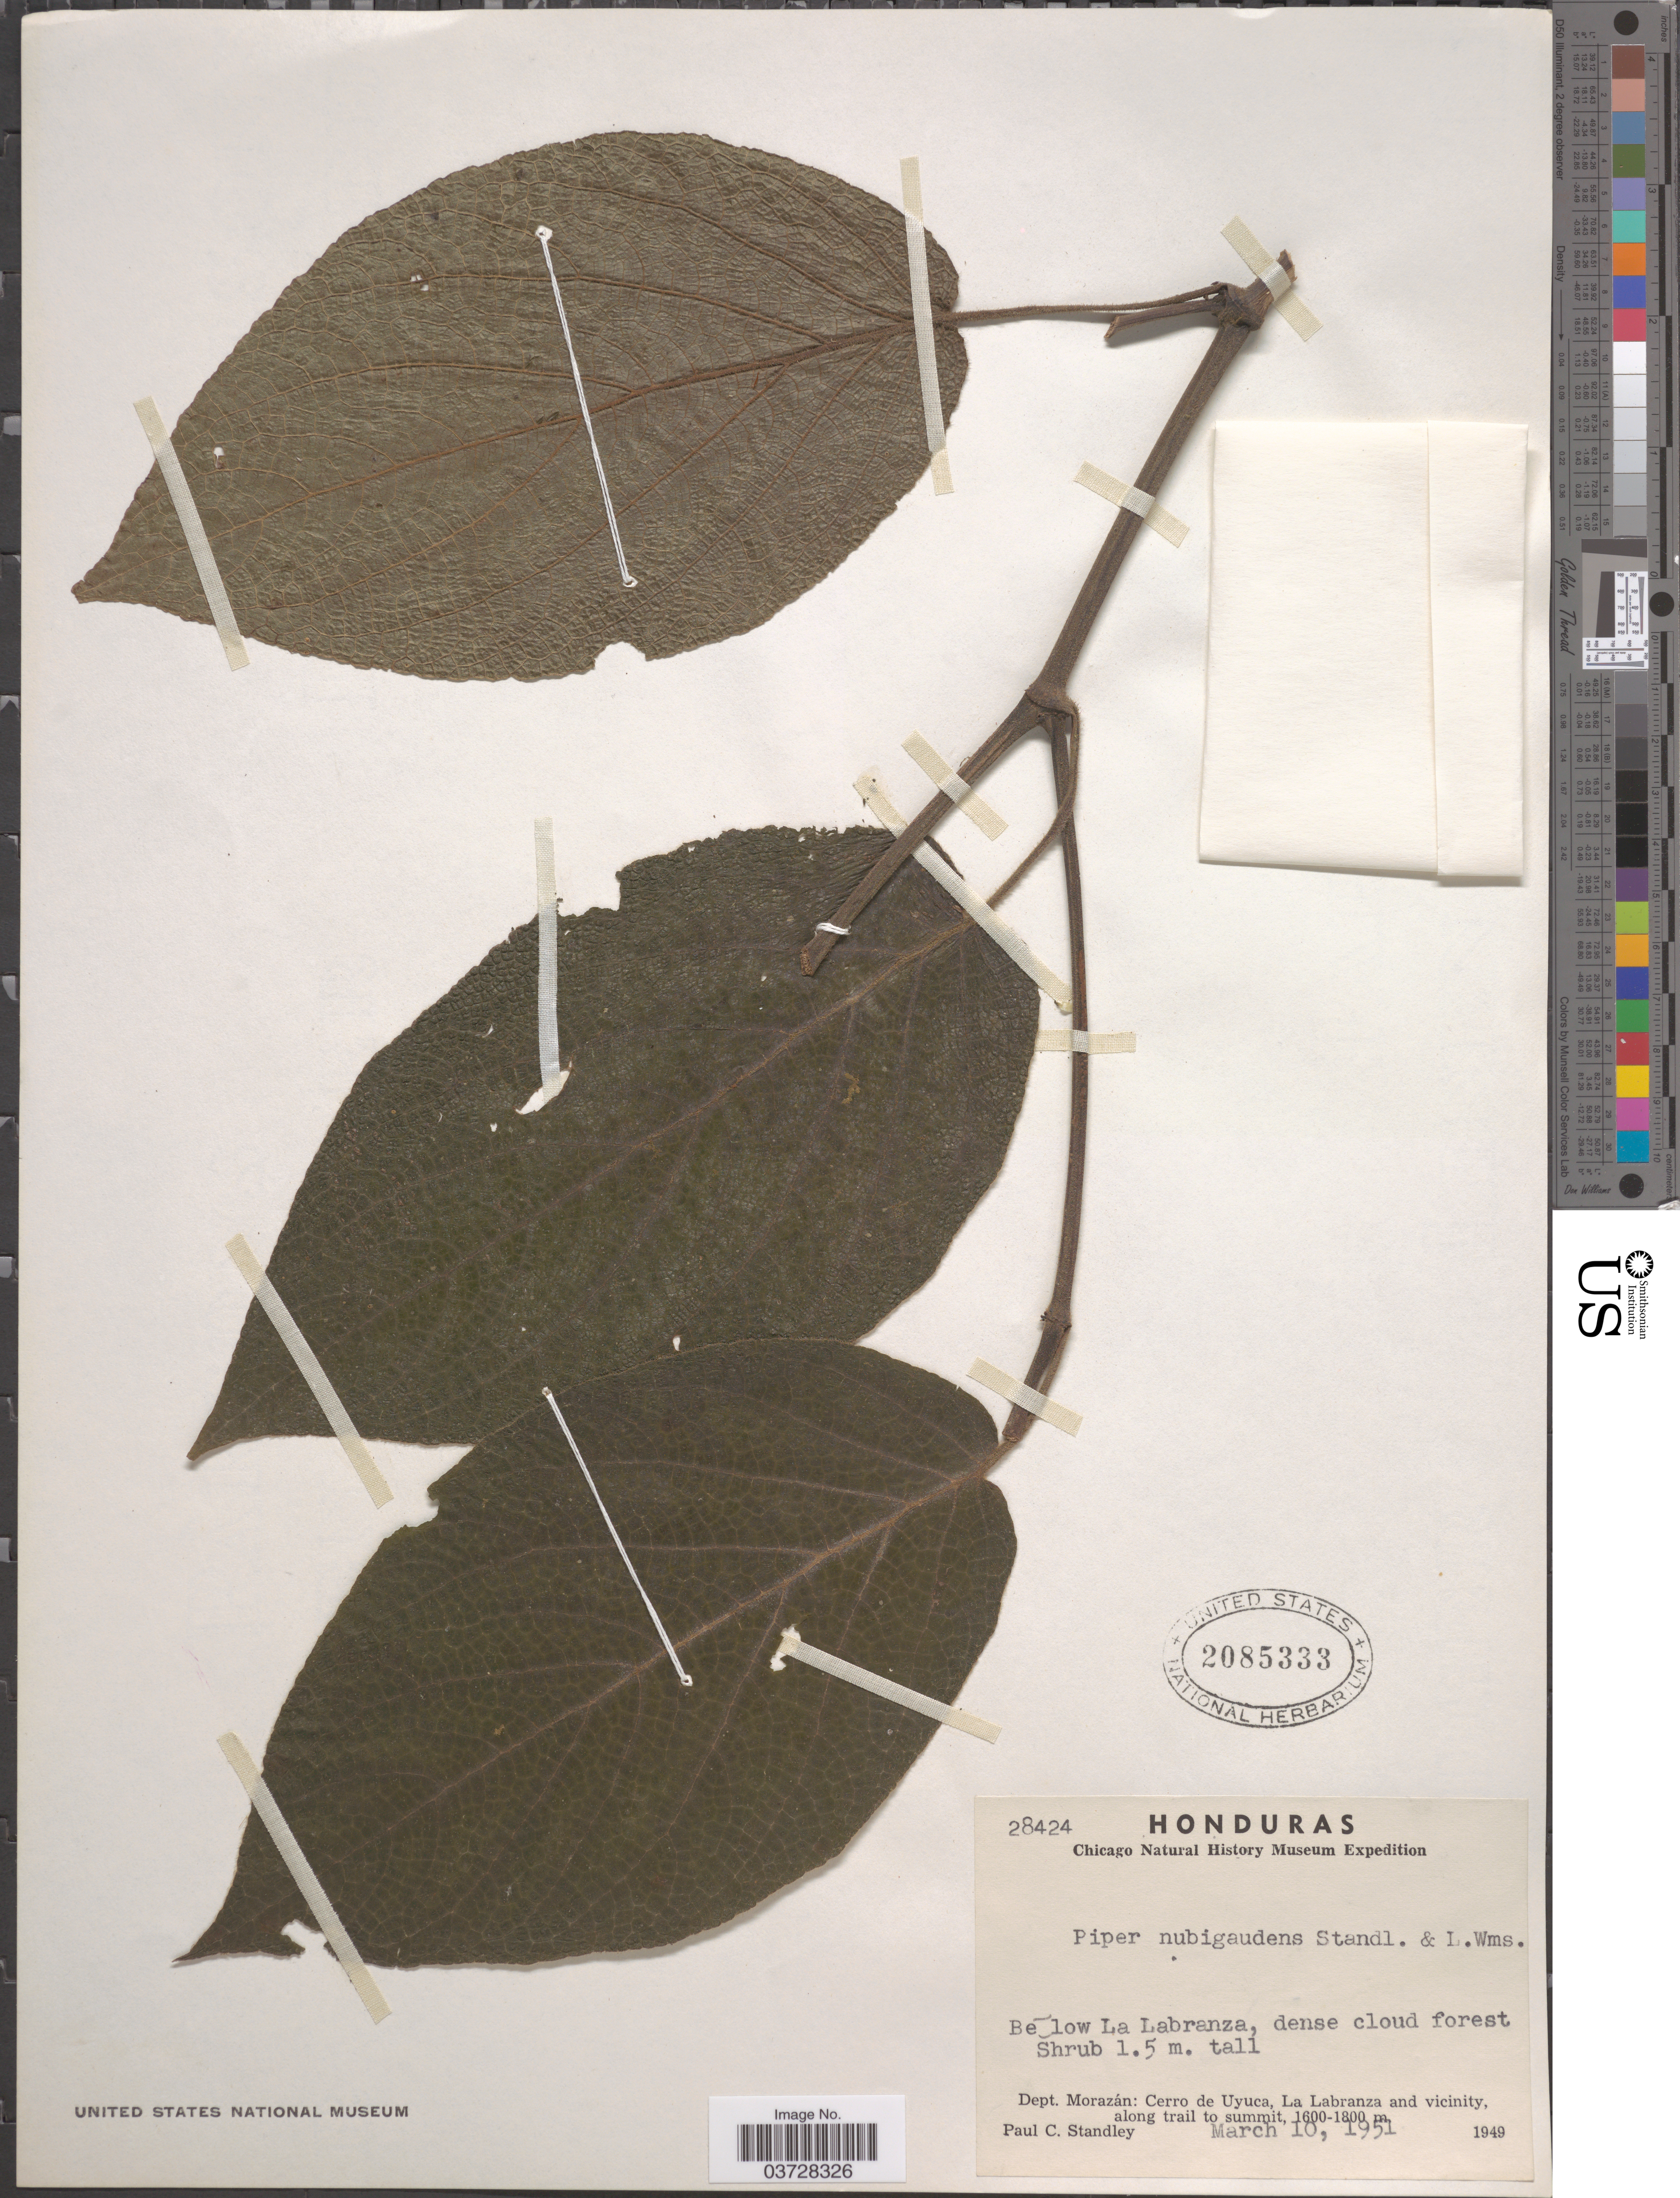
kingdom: Plantae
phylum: Tracheophyta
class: Magnoliopsida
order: Piperales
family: Piperaceae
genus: Piper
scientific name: Piper nubigaudens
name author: Trel. in Yunck.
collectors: P. C. Standley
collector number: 28424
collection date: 1951-03-10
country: Honduras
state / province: Fco. Morazán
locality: Below La Labranza. Dept. Morazán: Cerro de Uyuca, La Labranza and vicinity, along trail to summit.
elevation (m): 1600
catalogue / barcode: US 2085333